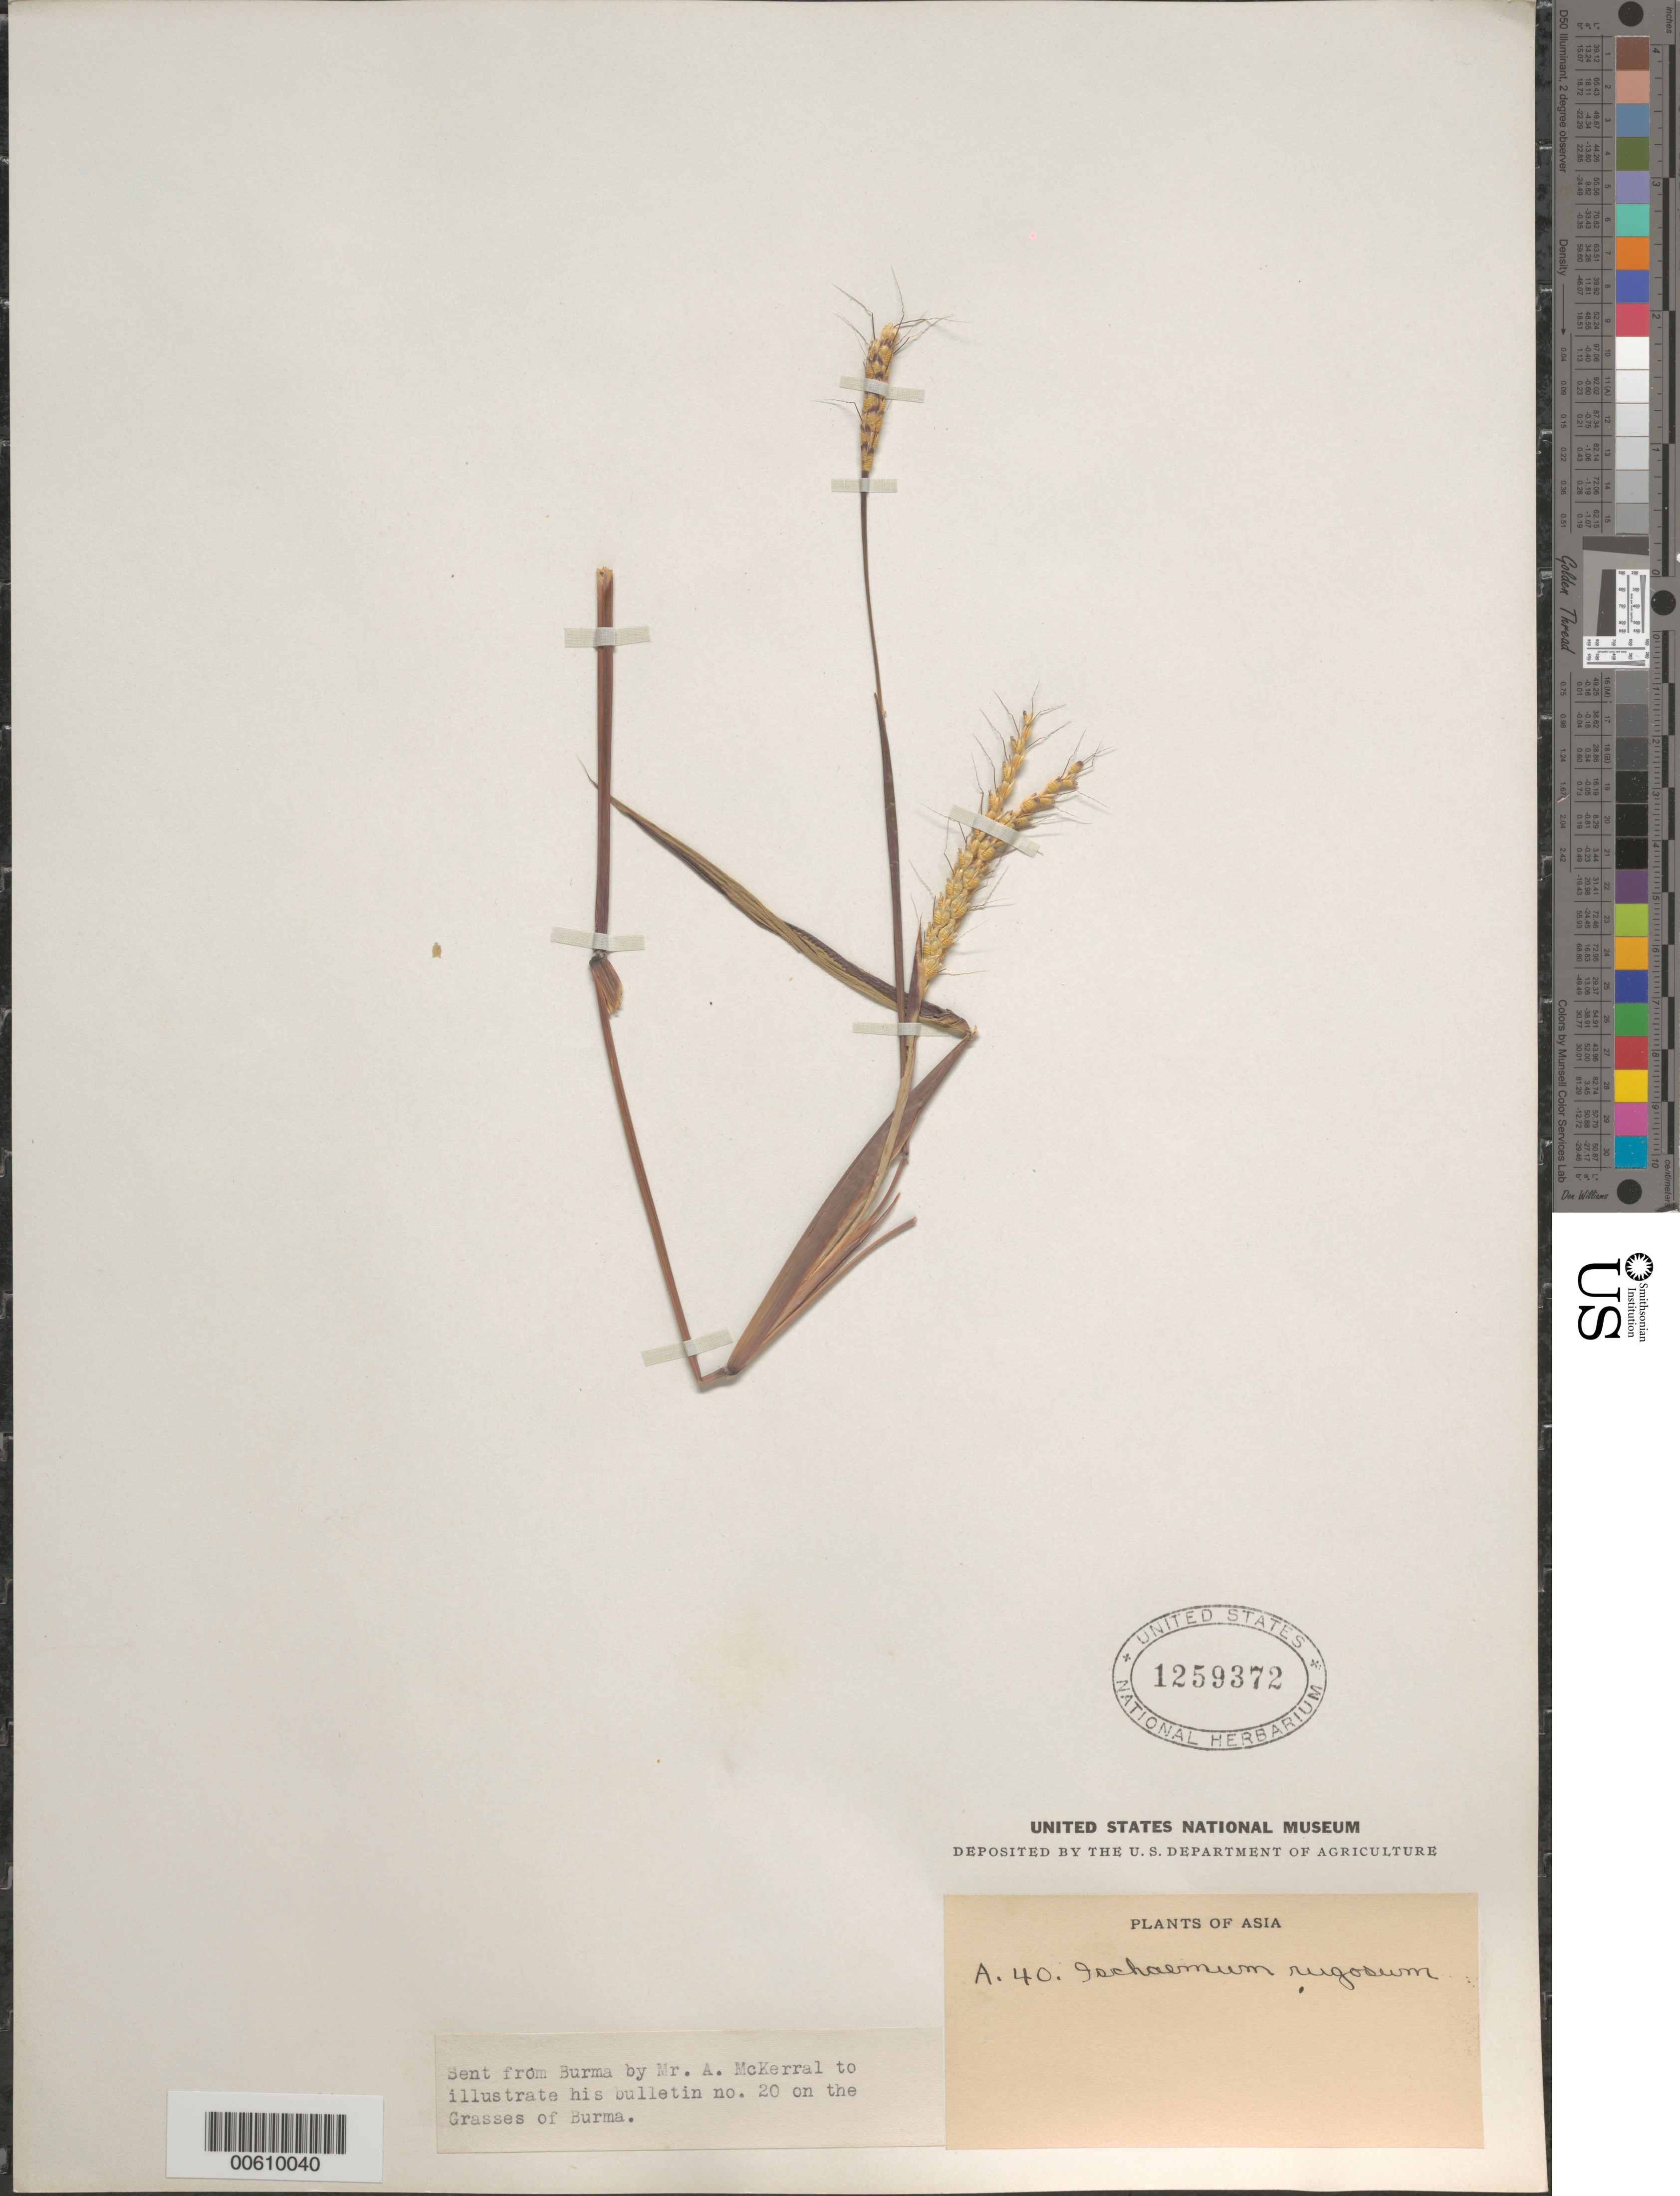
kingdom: Plantae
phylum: Tracheophyta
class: Liliopsida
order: Poales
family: Poaceae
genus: Ischaemum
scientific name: Ischaemum rugosum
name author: Salisb.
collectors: A. McKerral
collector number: A40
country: Myanmar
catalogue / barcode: US 1259372